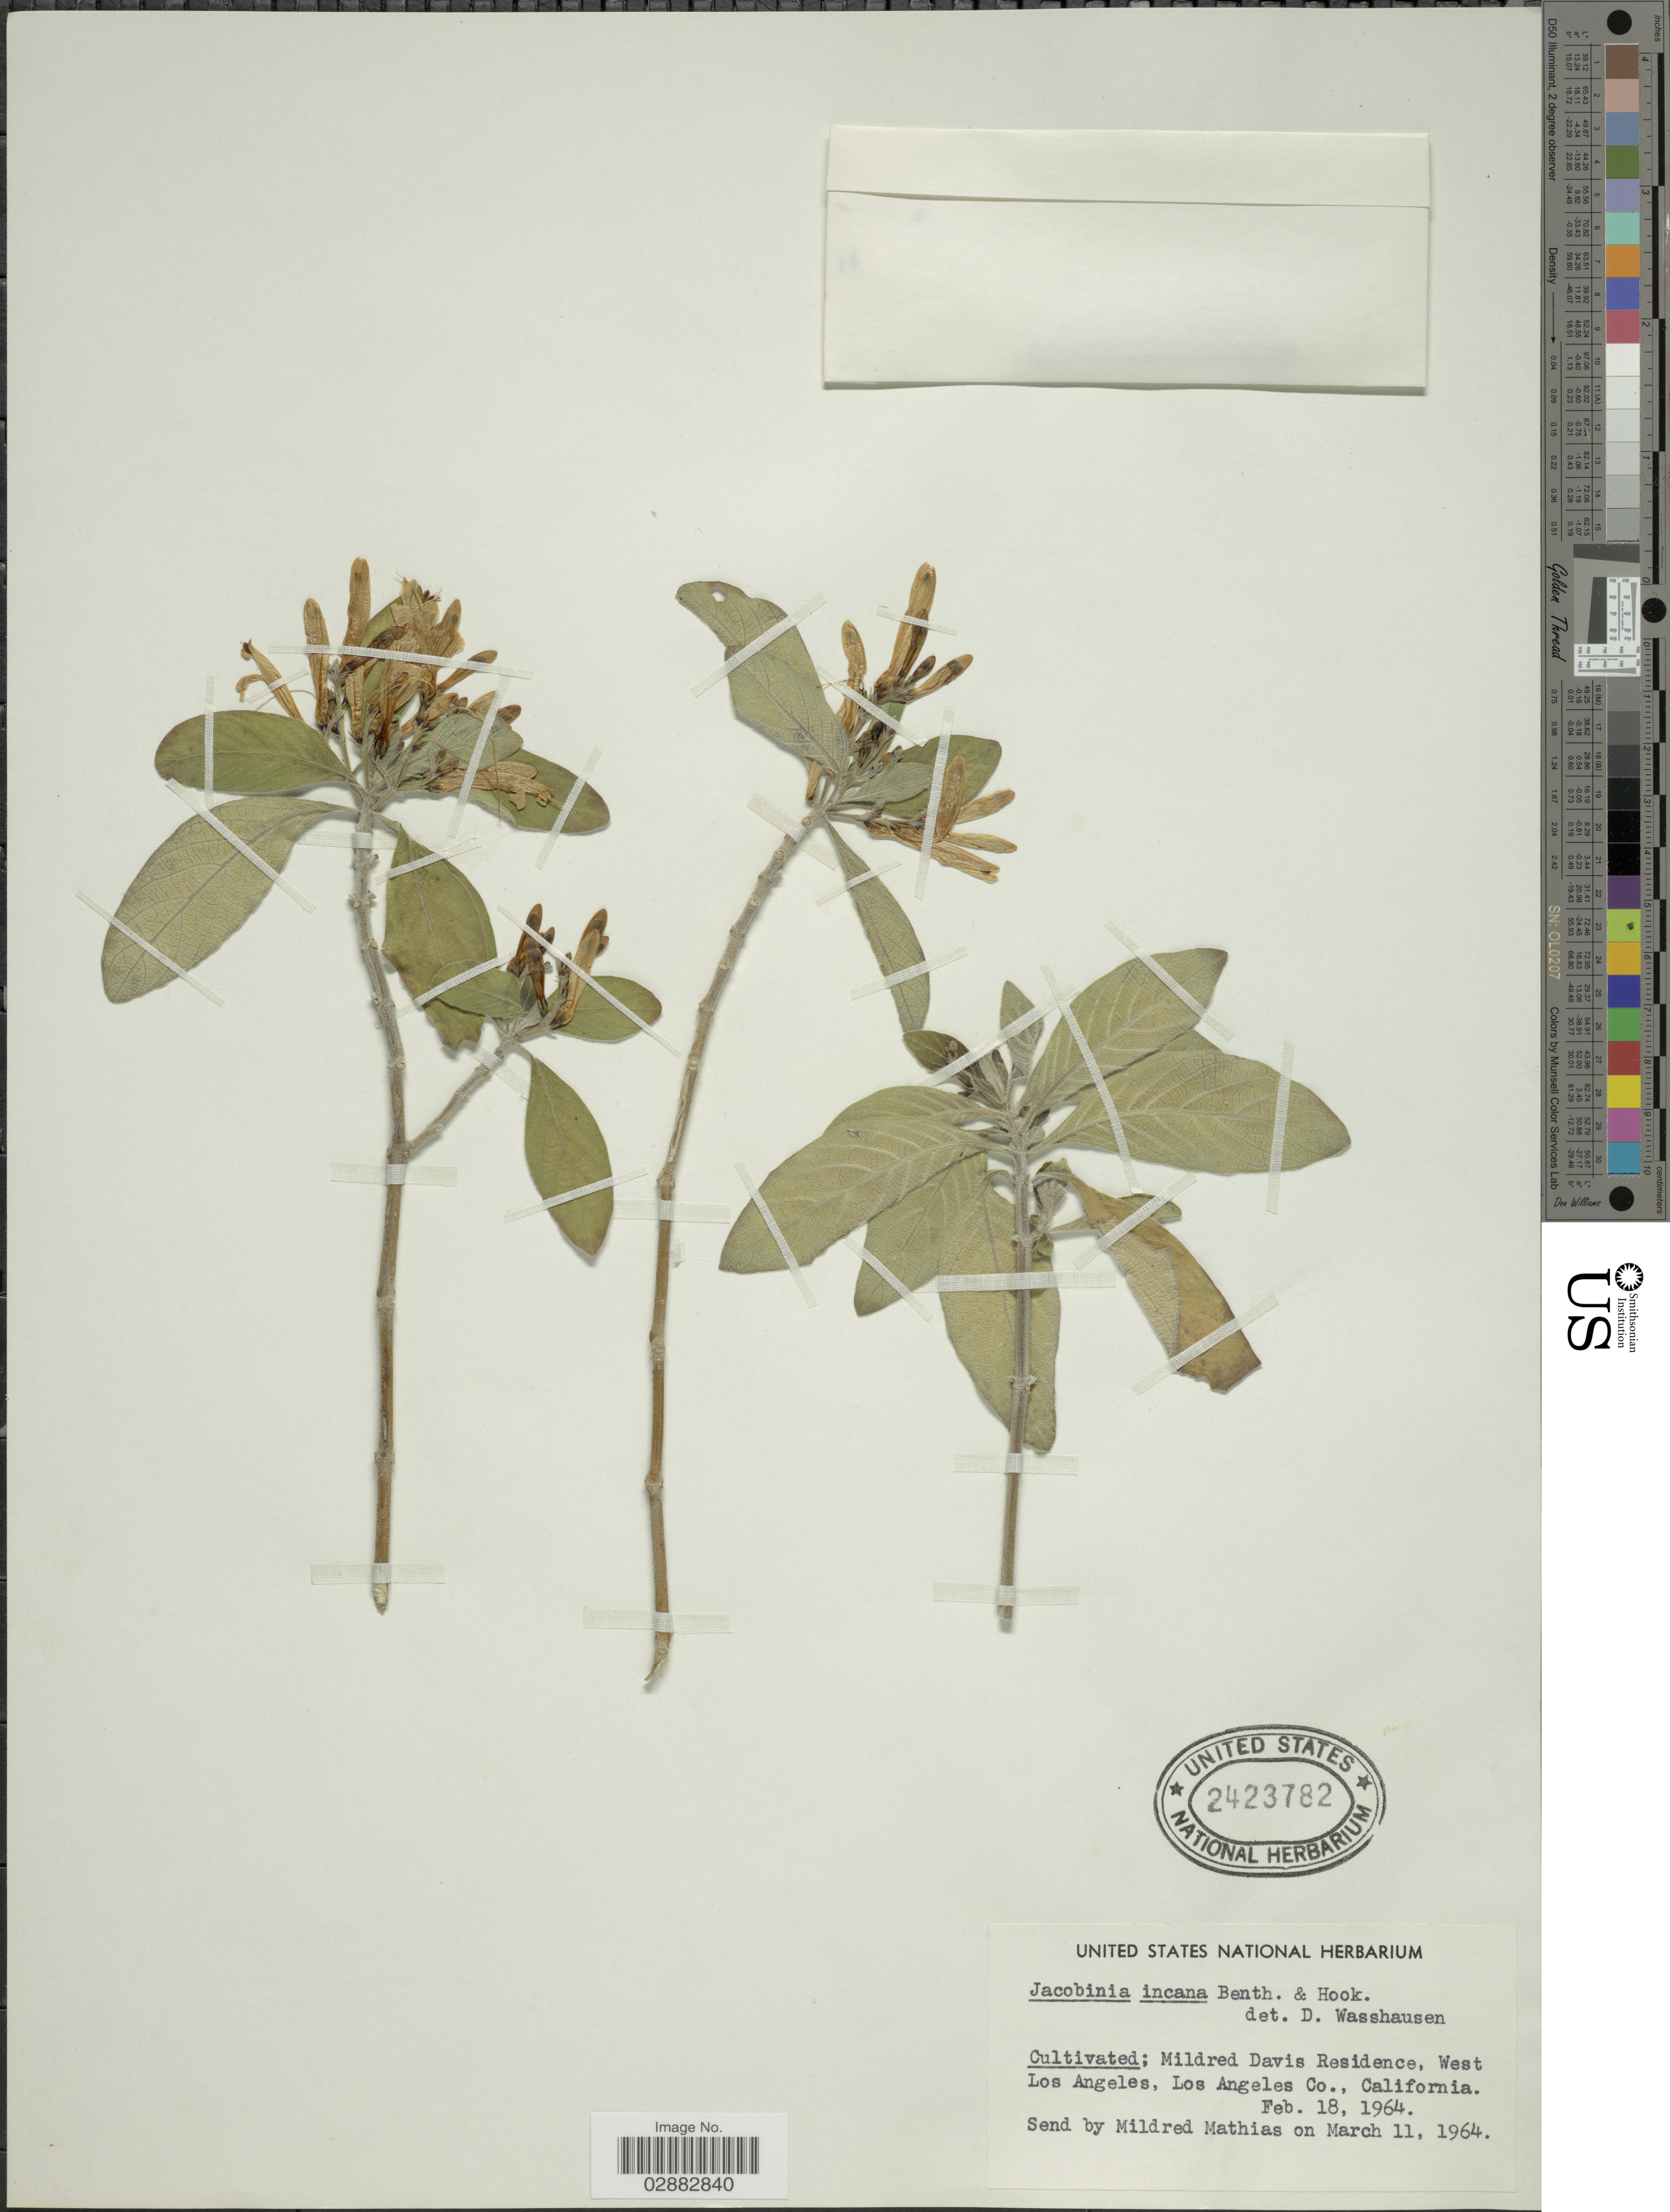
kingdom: Plantae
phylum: Tracheophyta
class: Magnoliopsida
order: Lamiales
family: Acanthaceae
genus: Jacobinia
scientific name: Jacobinia incana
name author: (Nees) Hemsl.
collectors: M. E. Mathias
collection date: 1964-02-18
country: United States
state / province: California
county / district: Los Angeles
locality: Mildred Davis Residence, West Los Angeles, Los Angeles Co.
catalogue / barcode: US 2423782